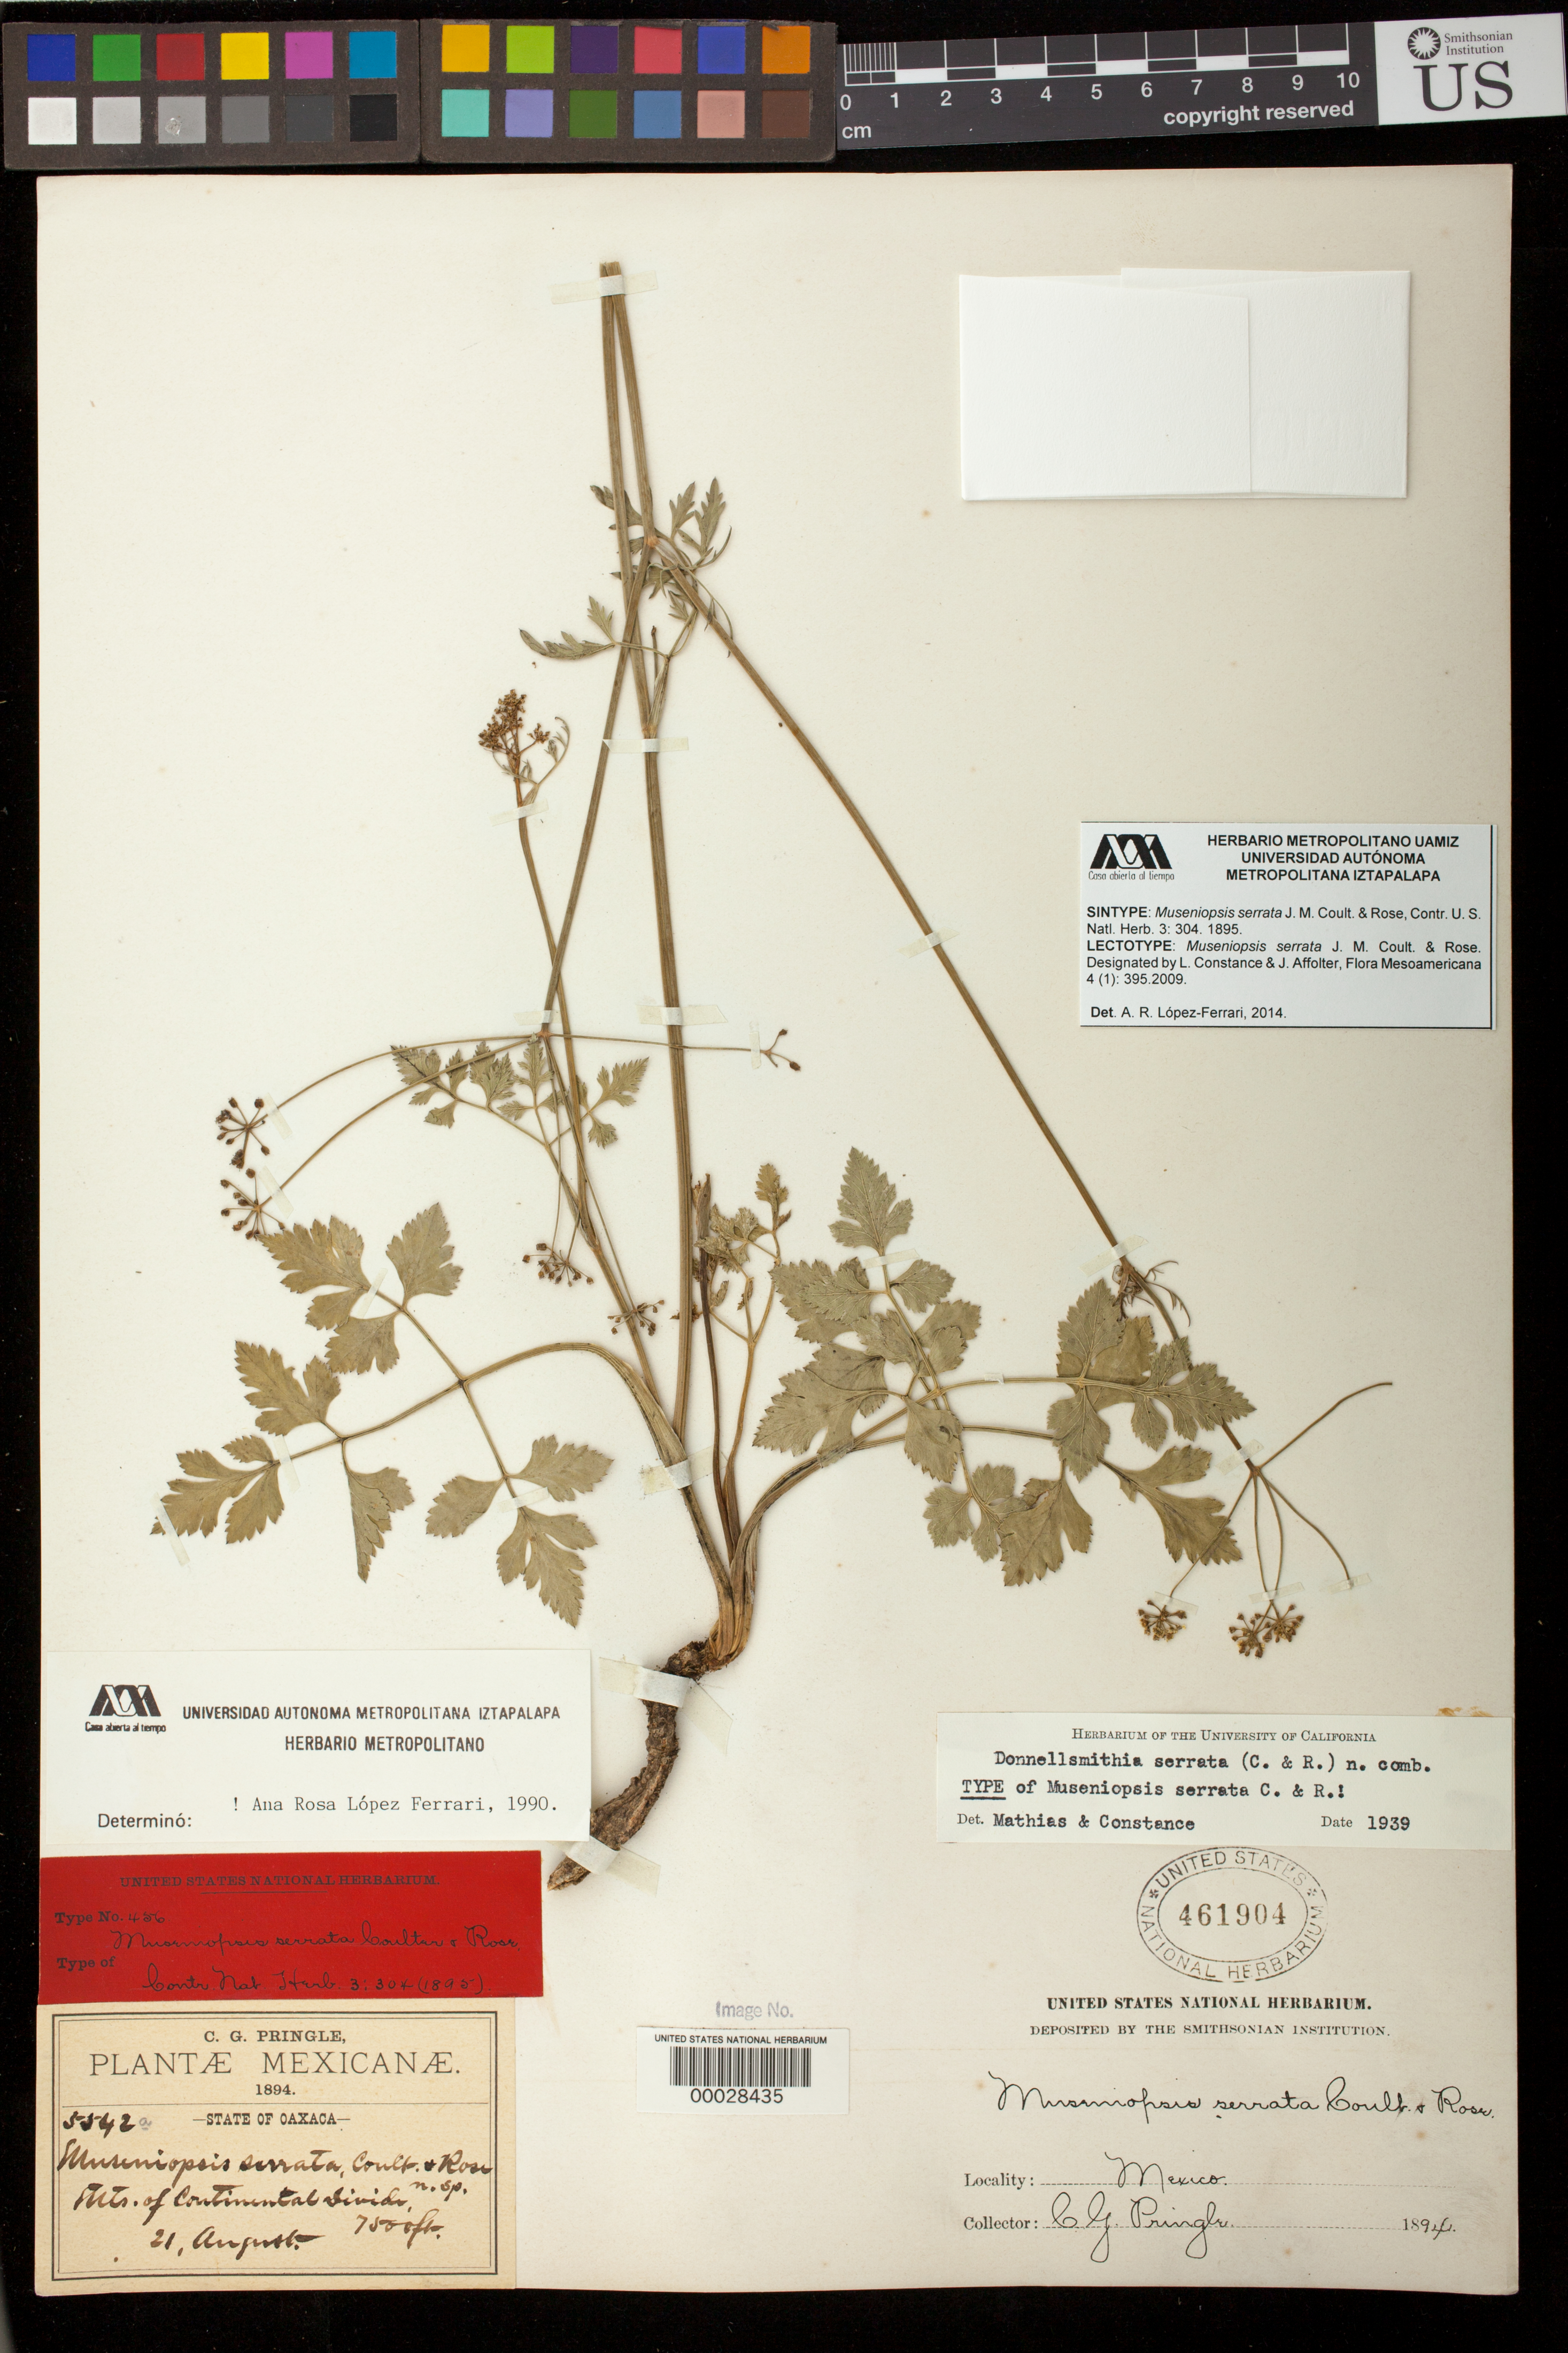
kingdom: Plantae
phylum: Tracheophyta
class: Magnoliopsida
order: Apiales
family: Apiaceae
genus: Museniopsis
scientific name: Museniopsis serrata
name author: J.M. Coult. & Rose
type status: Lectotype; Syntype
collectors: C. G. Pringle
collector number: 5542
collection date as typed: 21 Aug 1894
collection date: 1894-08-21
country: Mexico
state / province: Oaxaca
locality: Mts. of Continental Divide.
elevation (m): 2286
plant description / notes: Protologue cites 2 collections (syntypes). This specimen annotated as "TYPE" by Mathias & Constance (1939).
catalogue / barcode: US 461904